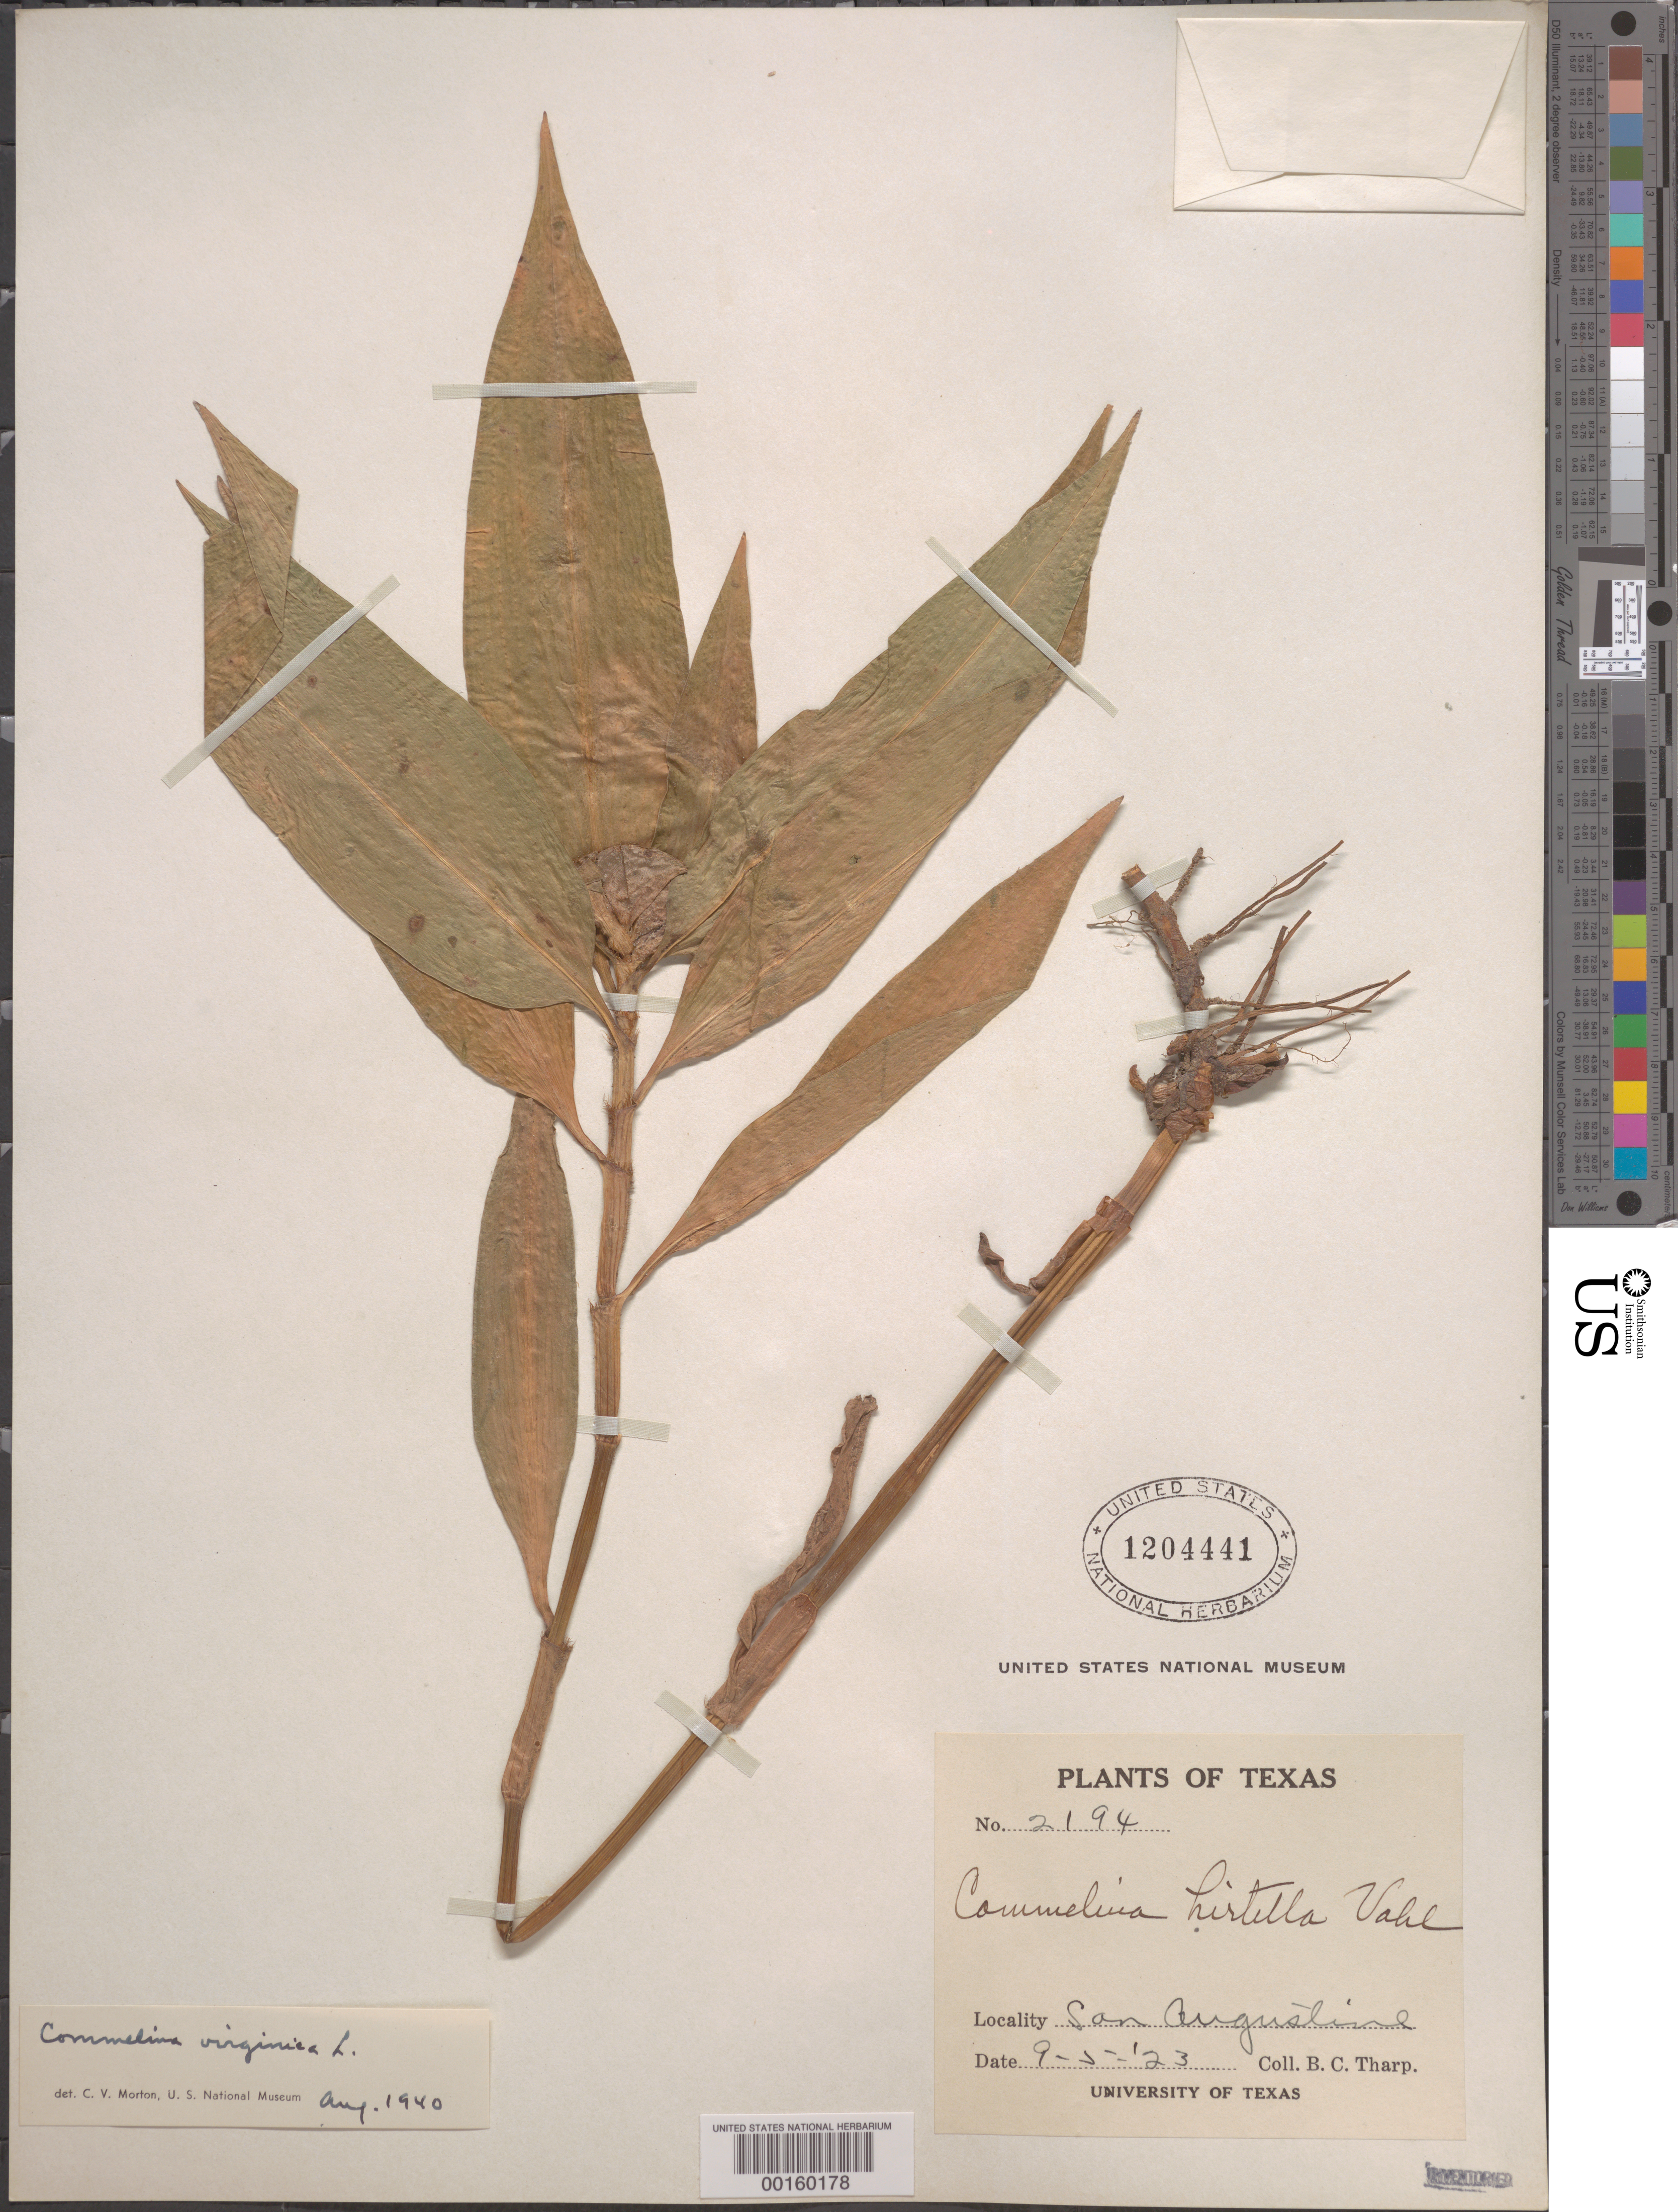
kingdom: Plantae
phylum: Tracheophyta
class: Liliopsida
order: Commelinales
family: Commelinaceae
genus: Commelina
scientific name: Commelina virginica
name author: L.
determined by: Morton, C. V.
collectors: B. C. Tharp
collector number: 2194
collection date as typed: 09 May 1923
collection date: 1923-05-09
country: United States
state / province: Texas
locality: San augustine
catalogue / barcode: US 1204441